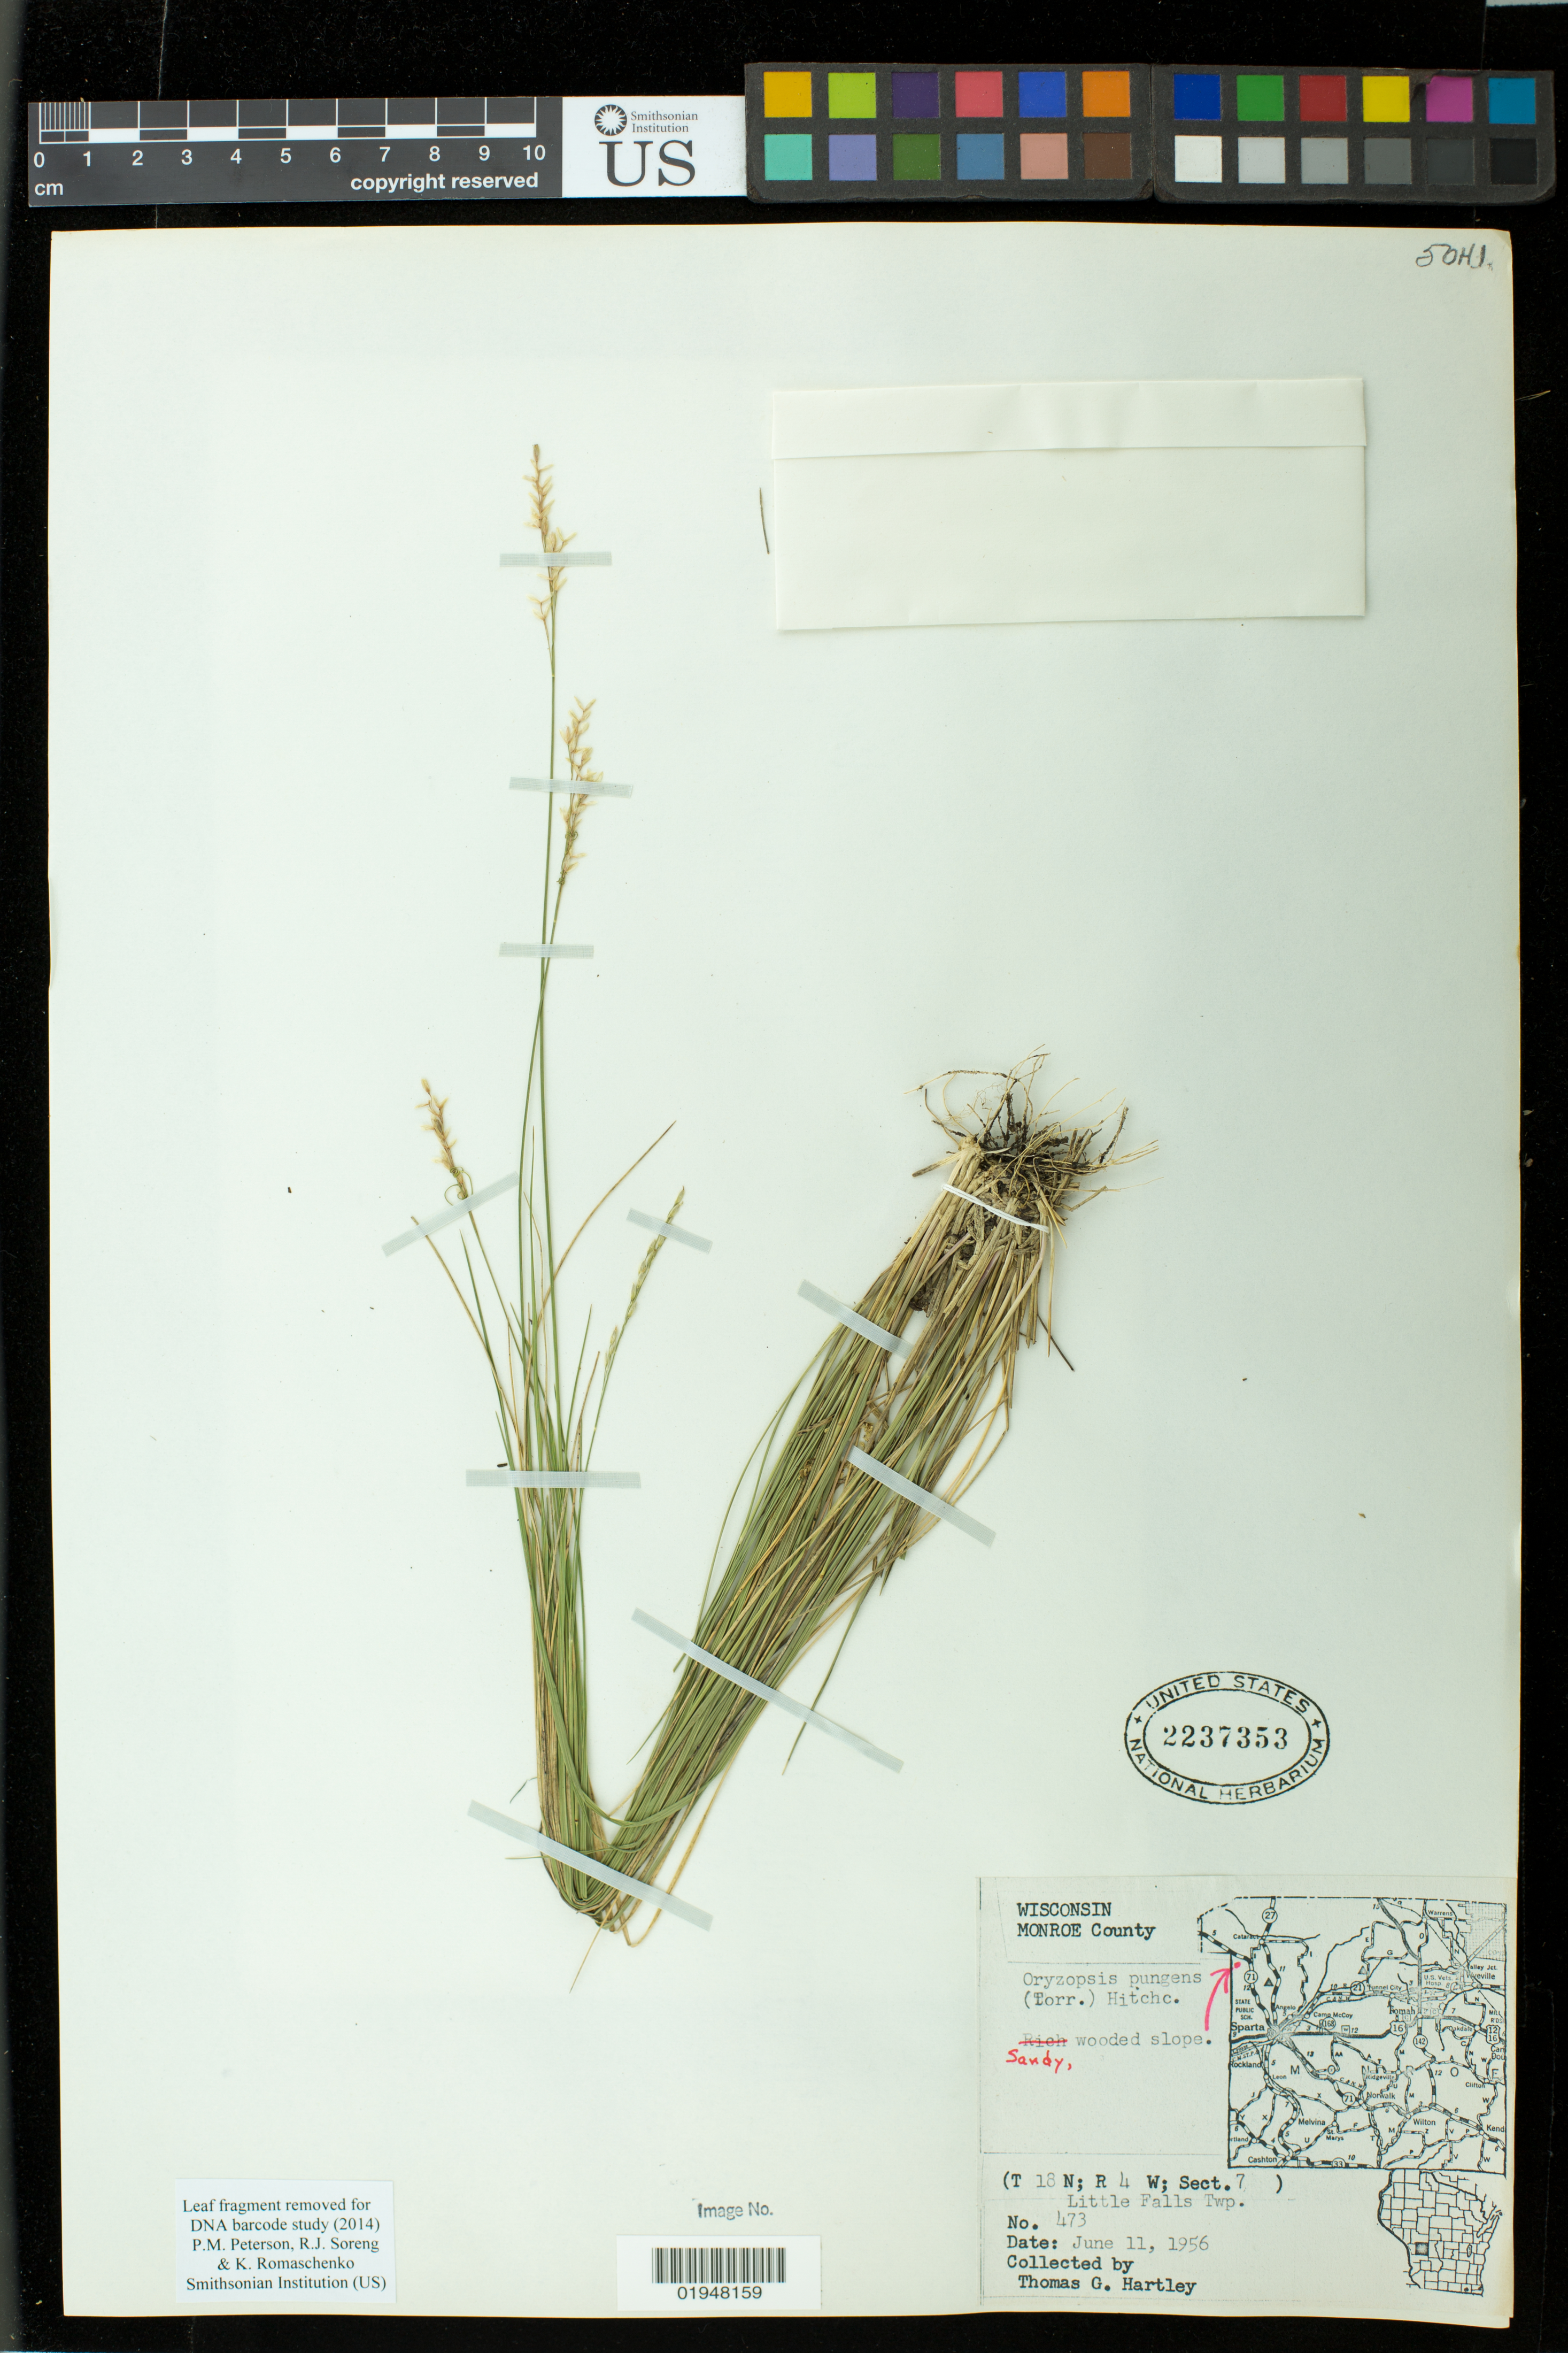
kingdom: Plantae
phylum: Tracheophyta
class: Liliopsida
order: Poales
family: Poaceae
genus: Oryzopsis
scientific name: Oryzopsis pungens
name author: (Torr. ex Spreng.) Hitchc.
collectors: T. G. Hartley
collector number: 473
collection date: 1956-06-11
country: United States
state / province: Wisconsin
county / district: Monroe County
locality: (T 18 N; R 4 W; Sect. 7)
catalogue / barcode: US 2237353